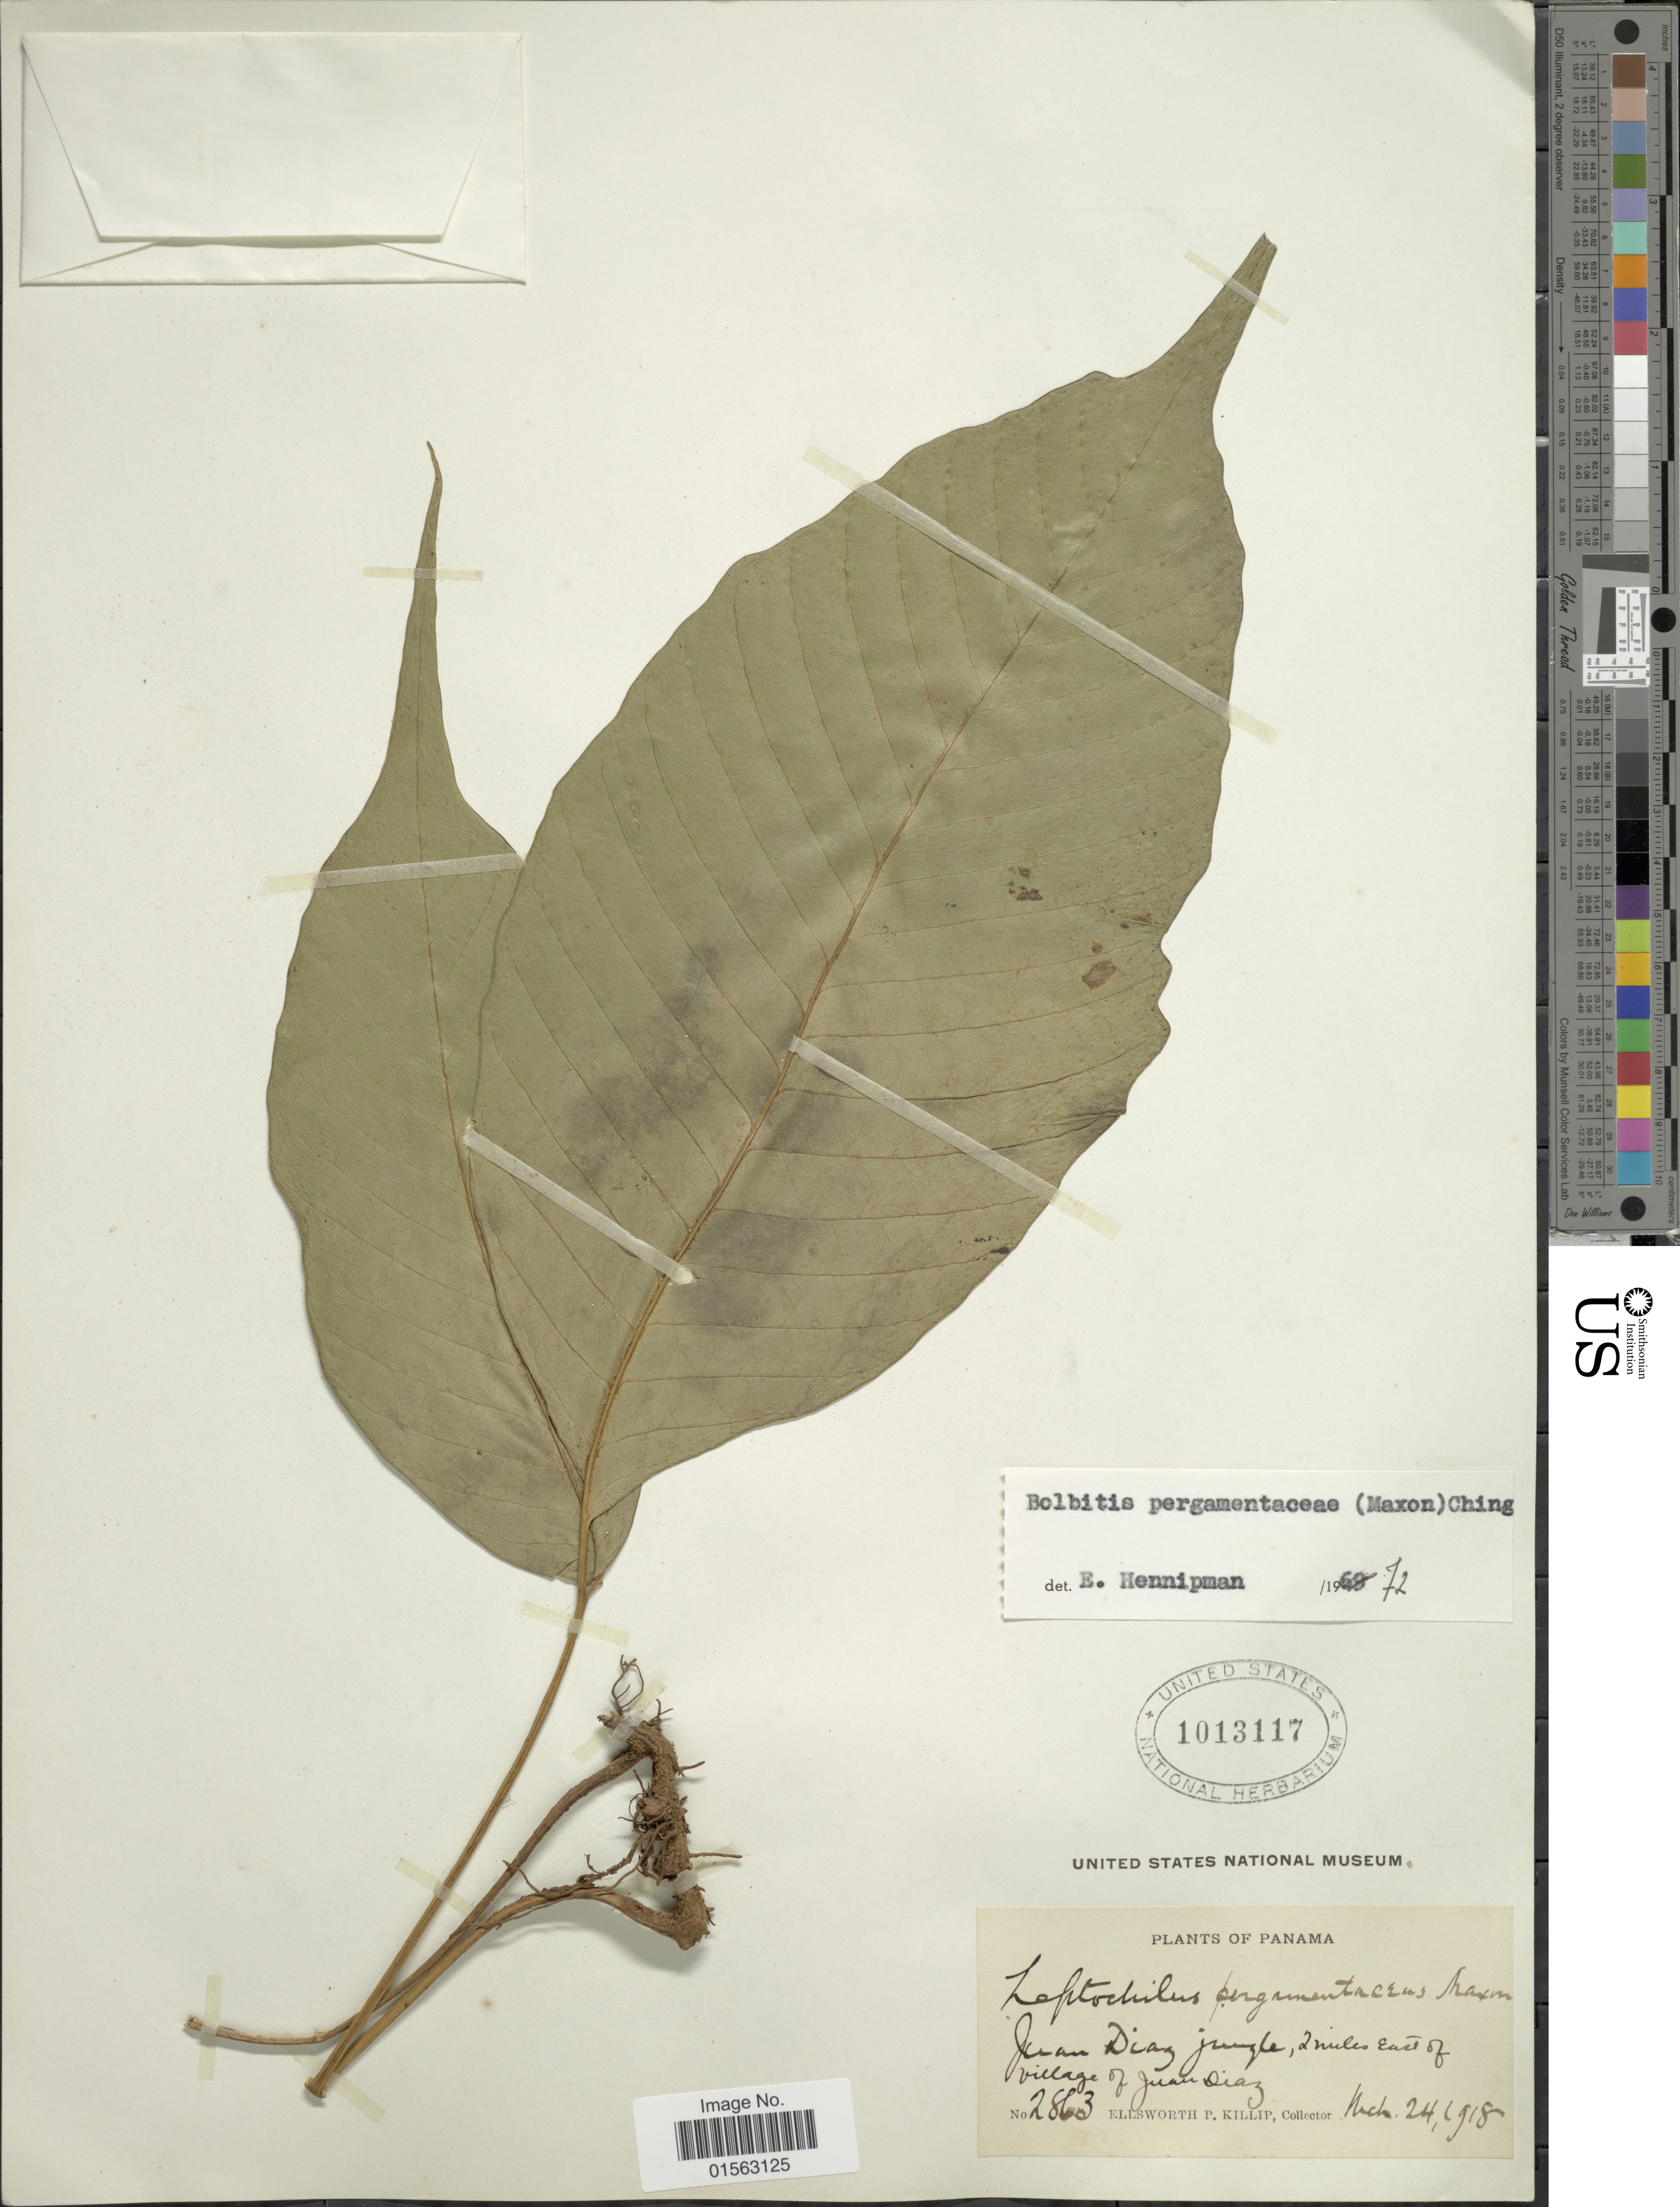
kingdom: Plantae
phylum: Tracheophyta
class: Polypodiopsida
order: Polypodiales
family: Dryopteridaceae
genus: Mickelia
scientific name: Mickelia pergamentacea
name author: (Maxon) R.C. Moran et al.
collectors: E. P. Killip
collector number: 2863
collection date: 1918-03-24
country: Panama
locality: Panama, Juan Diaz, jungle, 2 miles East of village of Juan Diaz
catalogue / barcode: US 1013117